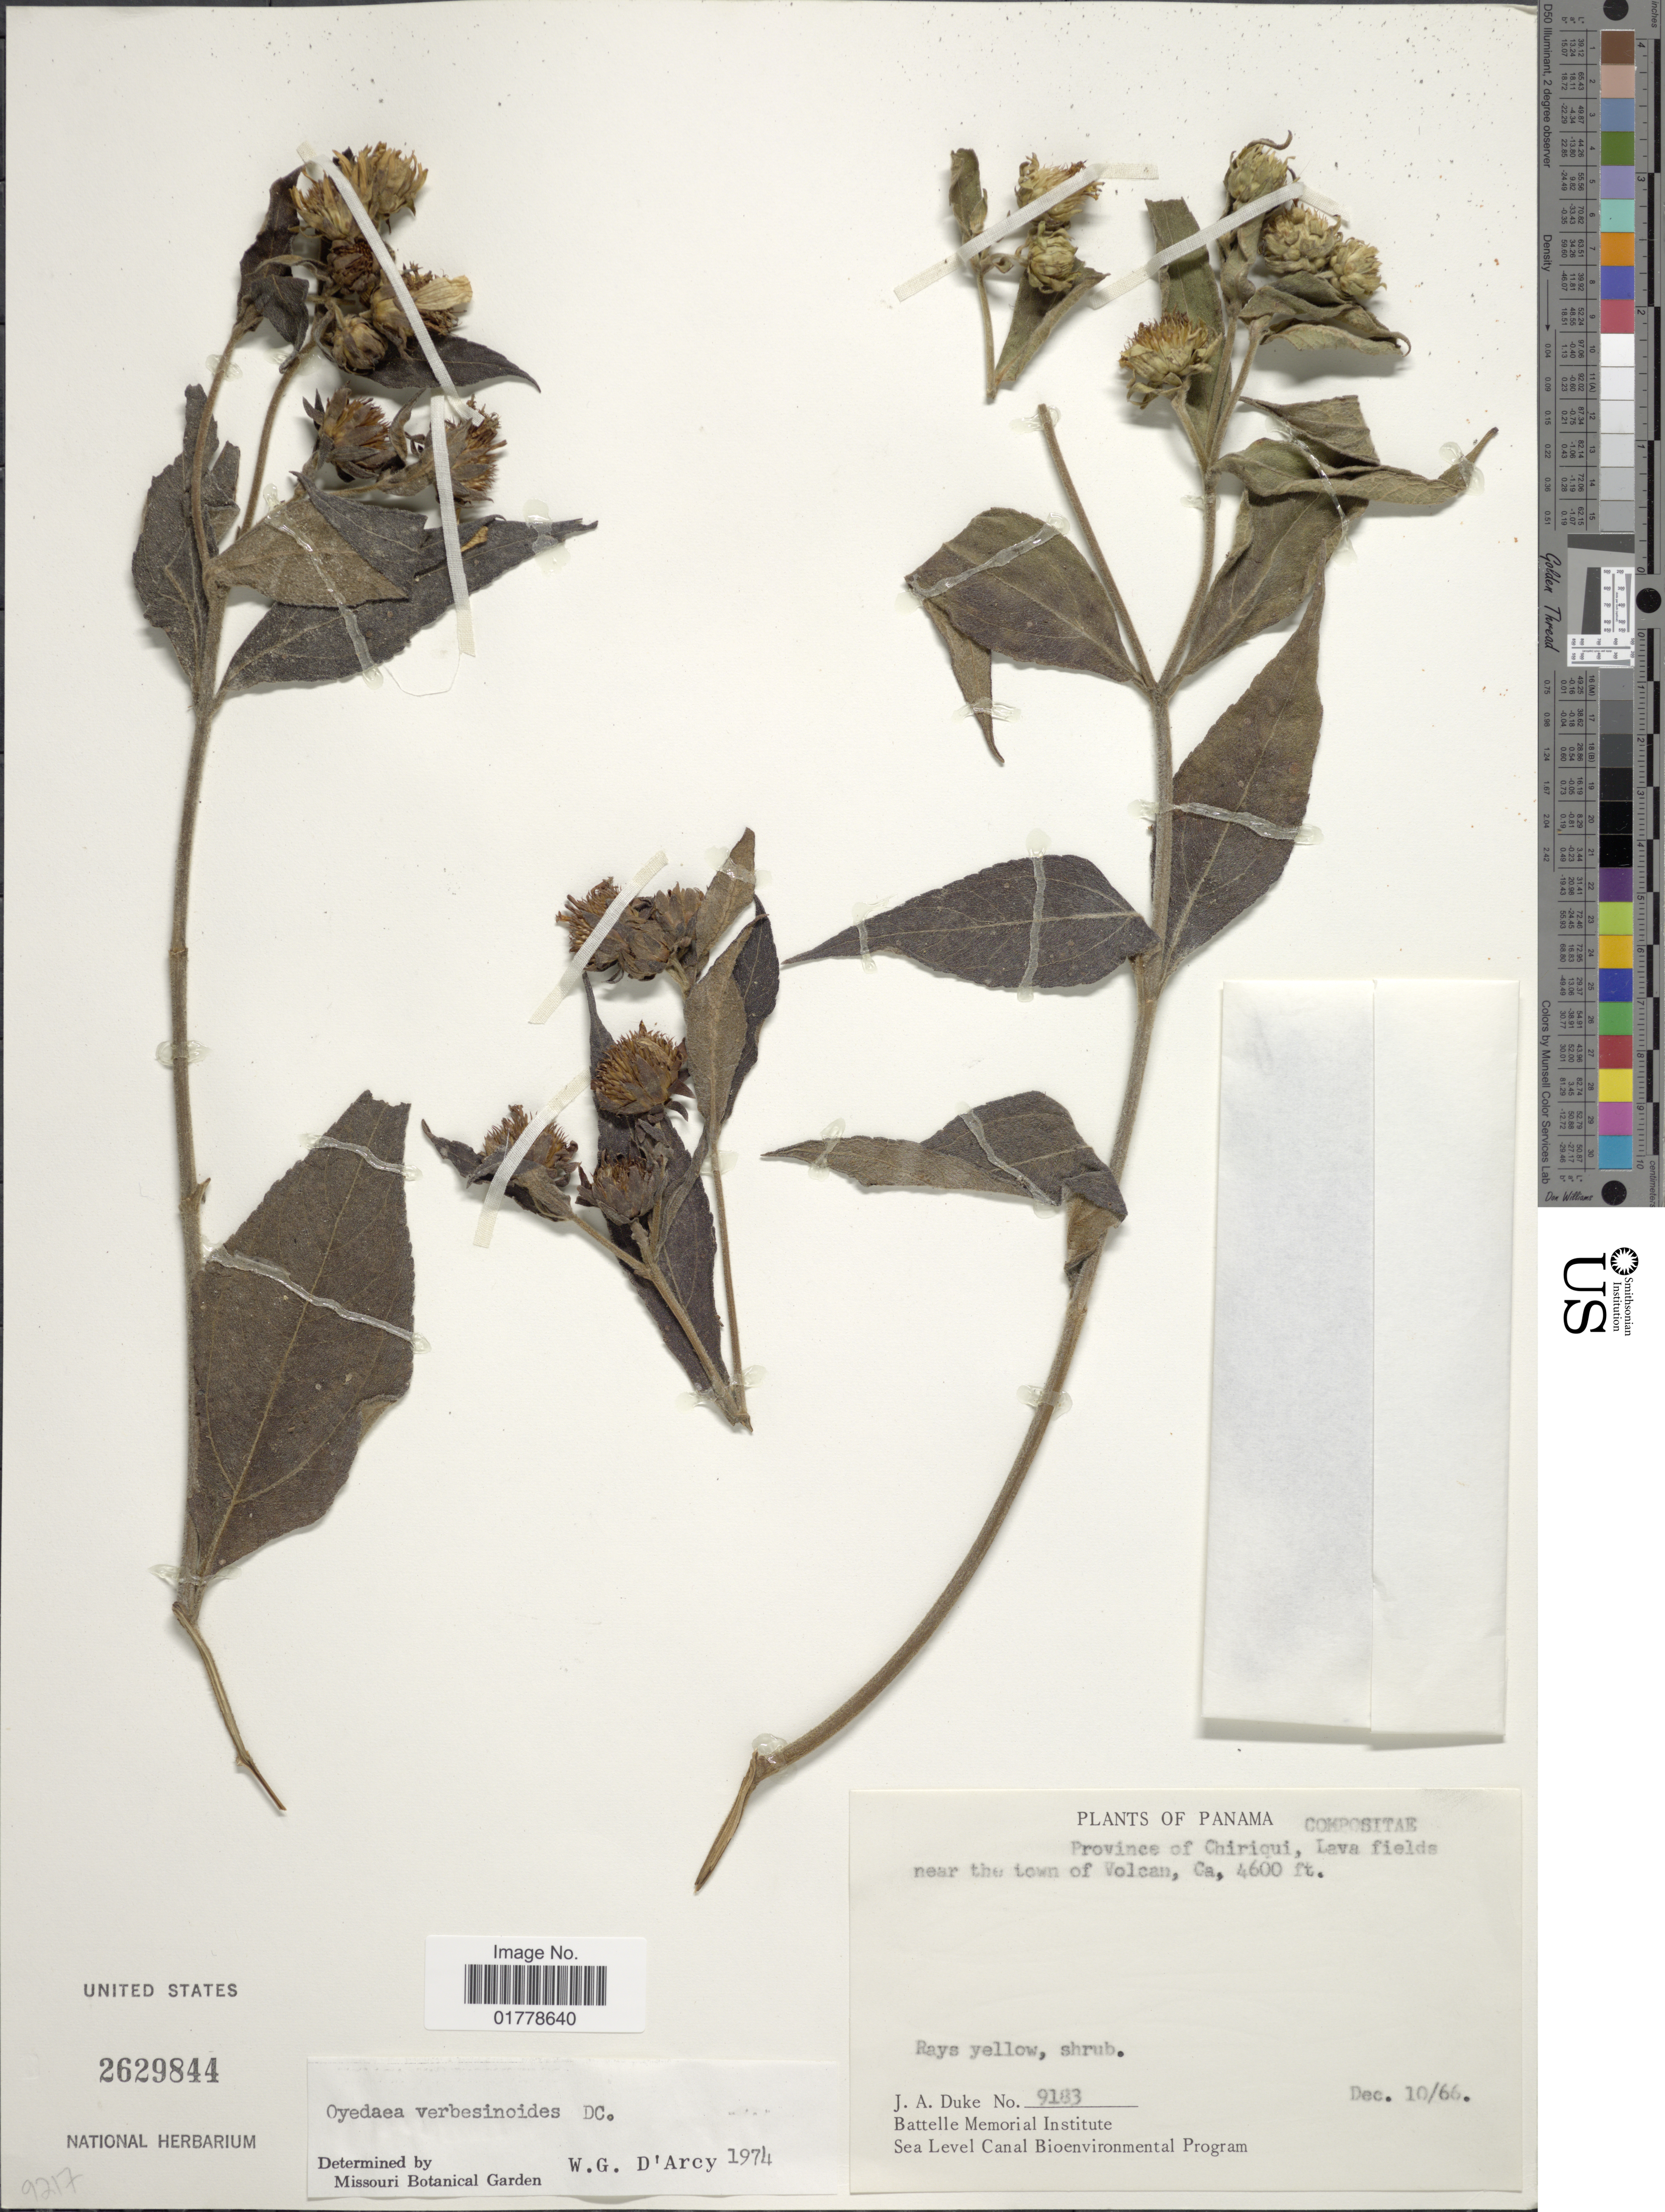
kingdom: Plantae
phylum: Tracheophyta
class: Magnoliopsida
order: Asterales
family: Asteraceae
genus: Oyedaea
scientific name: Oyedaea verbesinoides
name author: DC.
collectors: J. A. Duke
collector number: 9183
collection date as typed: Transcribed d/m/y: 10/12/66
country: Panama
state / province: Chiriqui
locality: Province of Chiriqui, Lava fields near the town of Volcan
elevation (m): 1402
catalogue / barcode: US 2629844